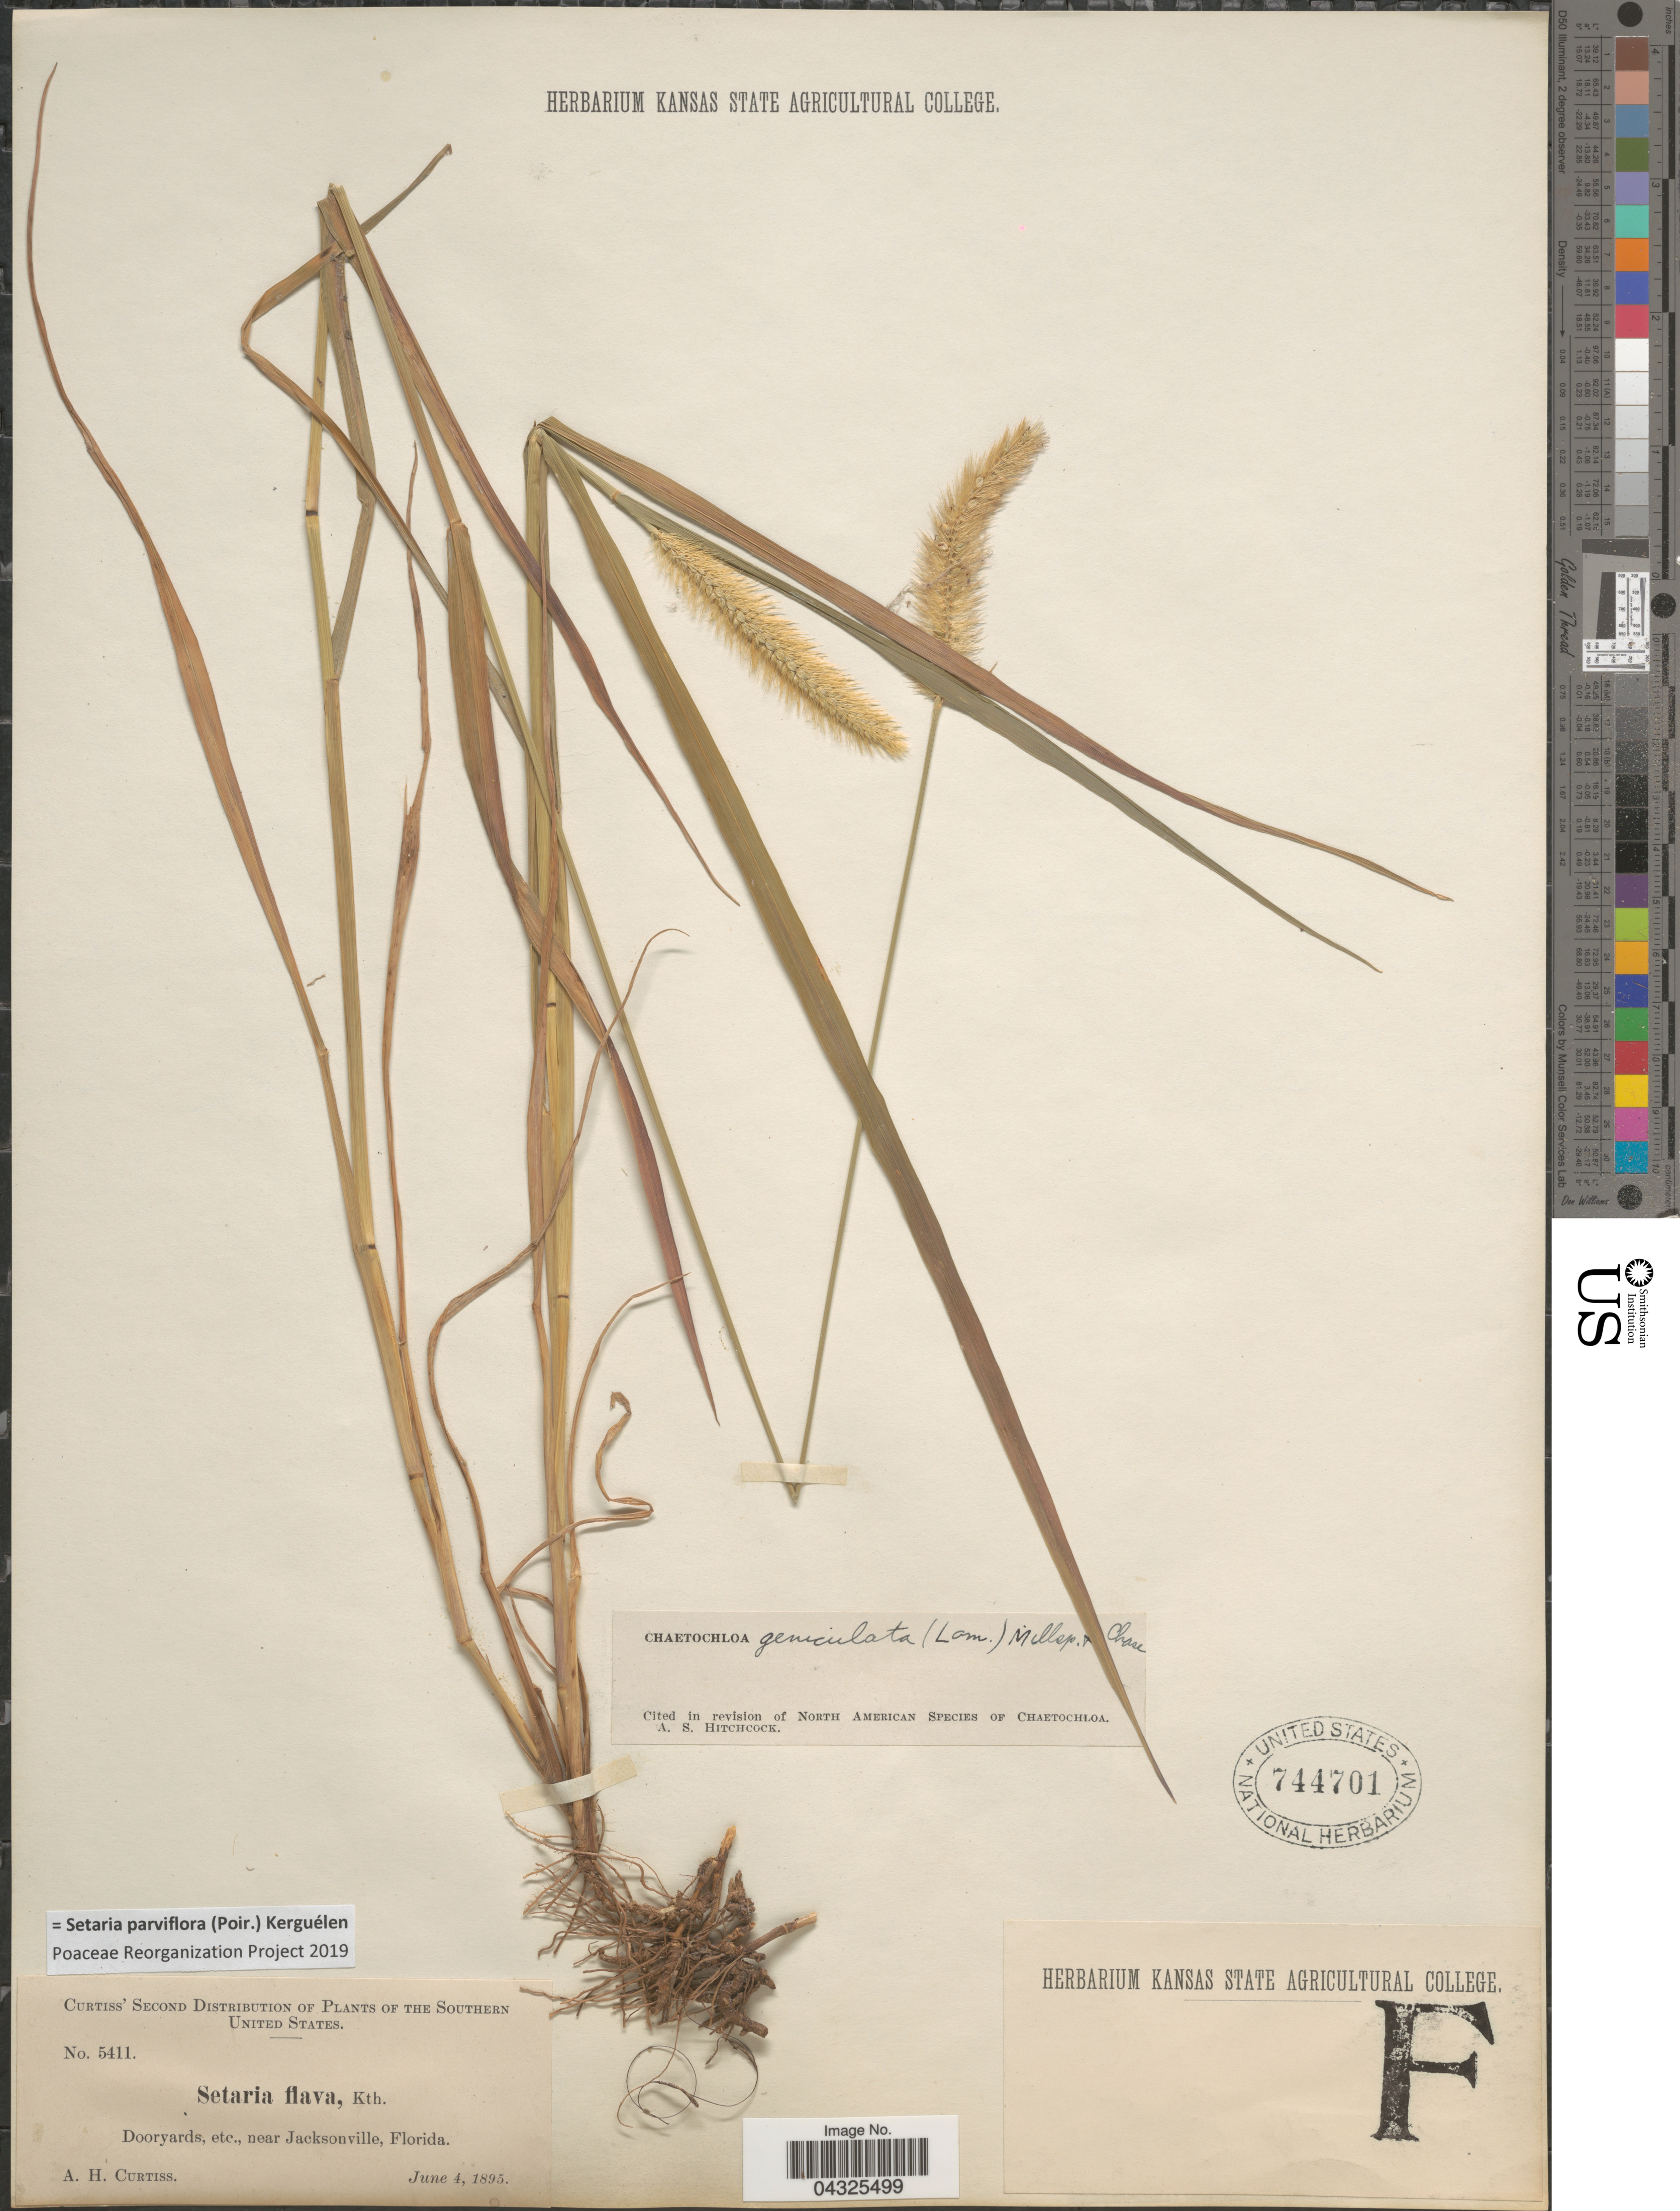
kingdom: Plantae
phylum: Tracheophyta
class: Liliopsida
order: Poales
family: Poaceae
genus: Setaria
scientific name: Setaria parviflora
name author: (Poir.) Kerguélen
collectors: A. H. Curtiss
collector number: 5411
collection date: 1895-06-04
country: United States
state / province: Florida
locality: Southern United States. Dooryard, etc., near Jacksonville.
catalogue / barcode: US 744701